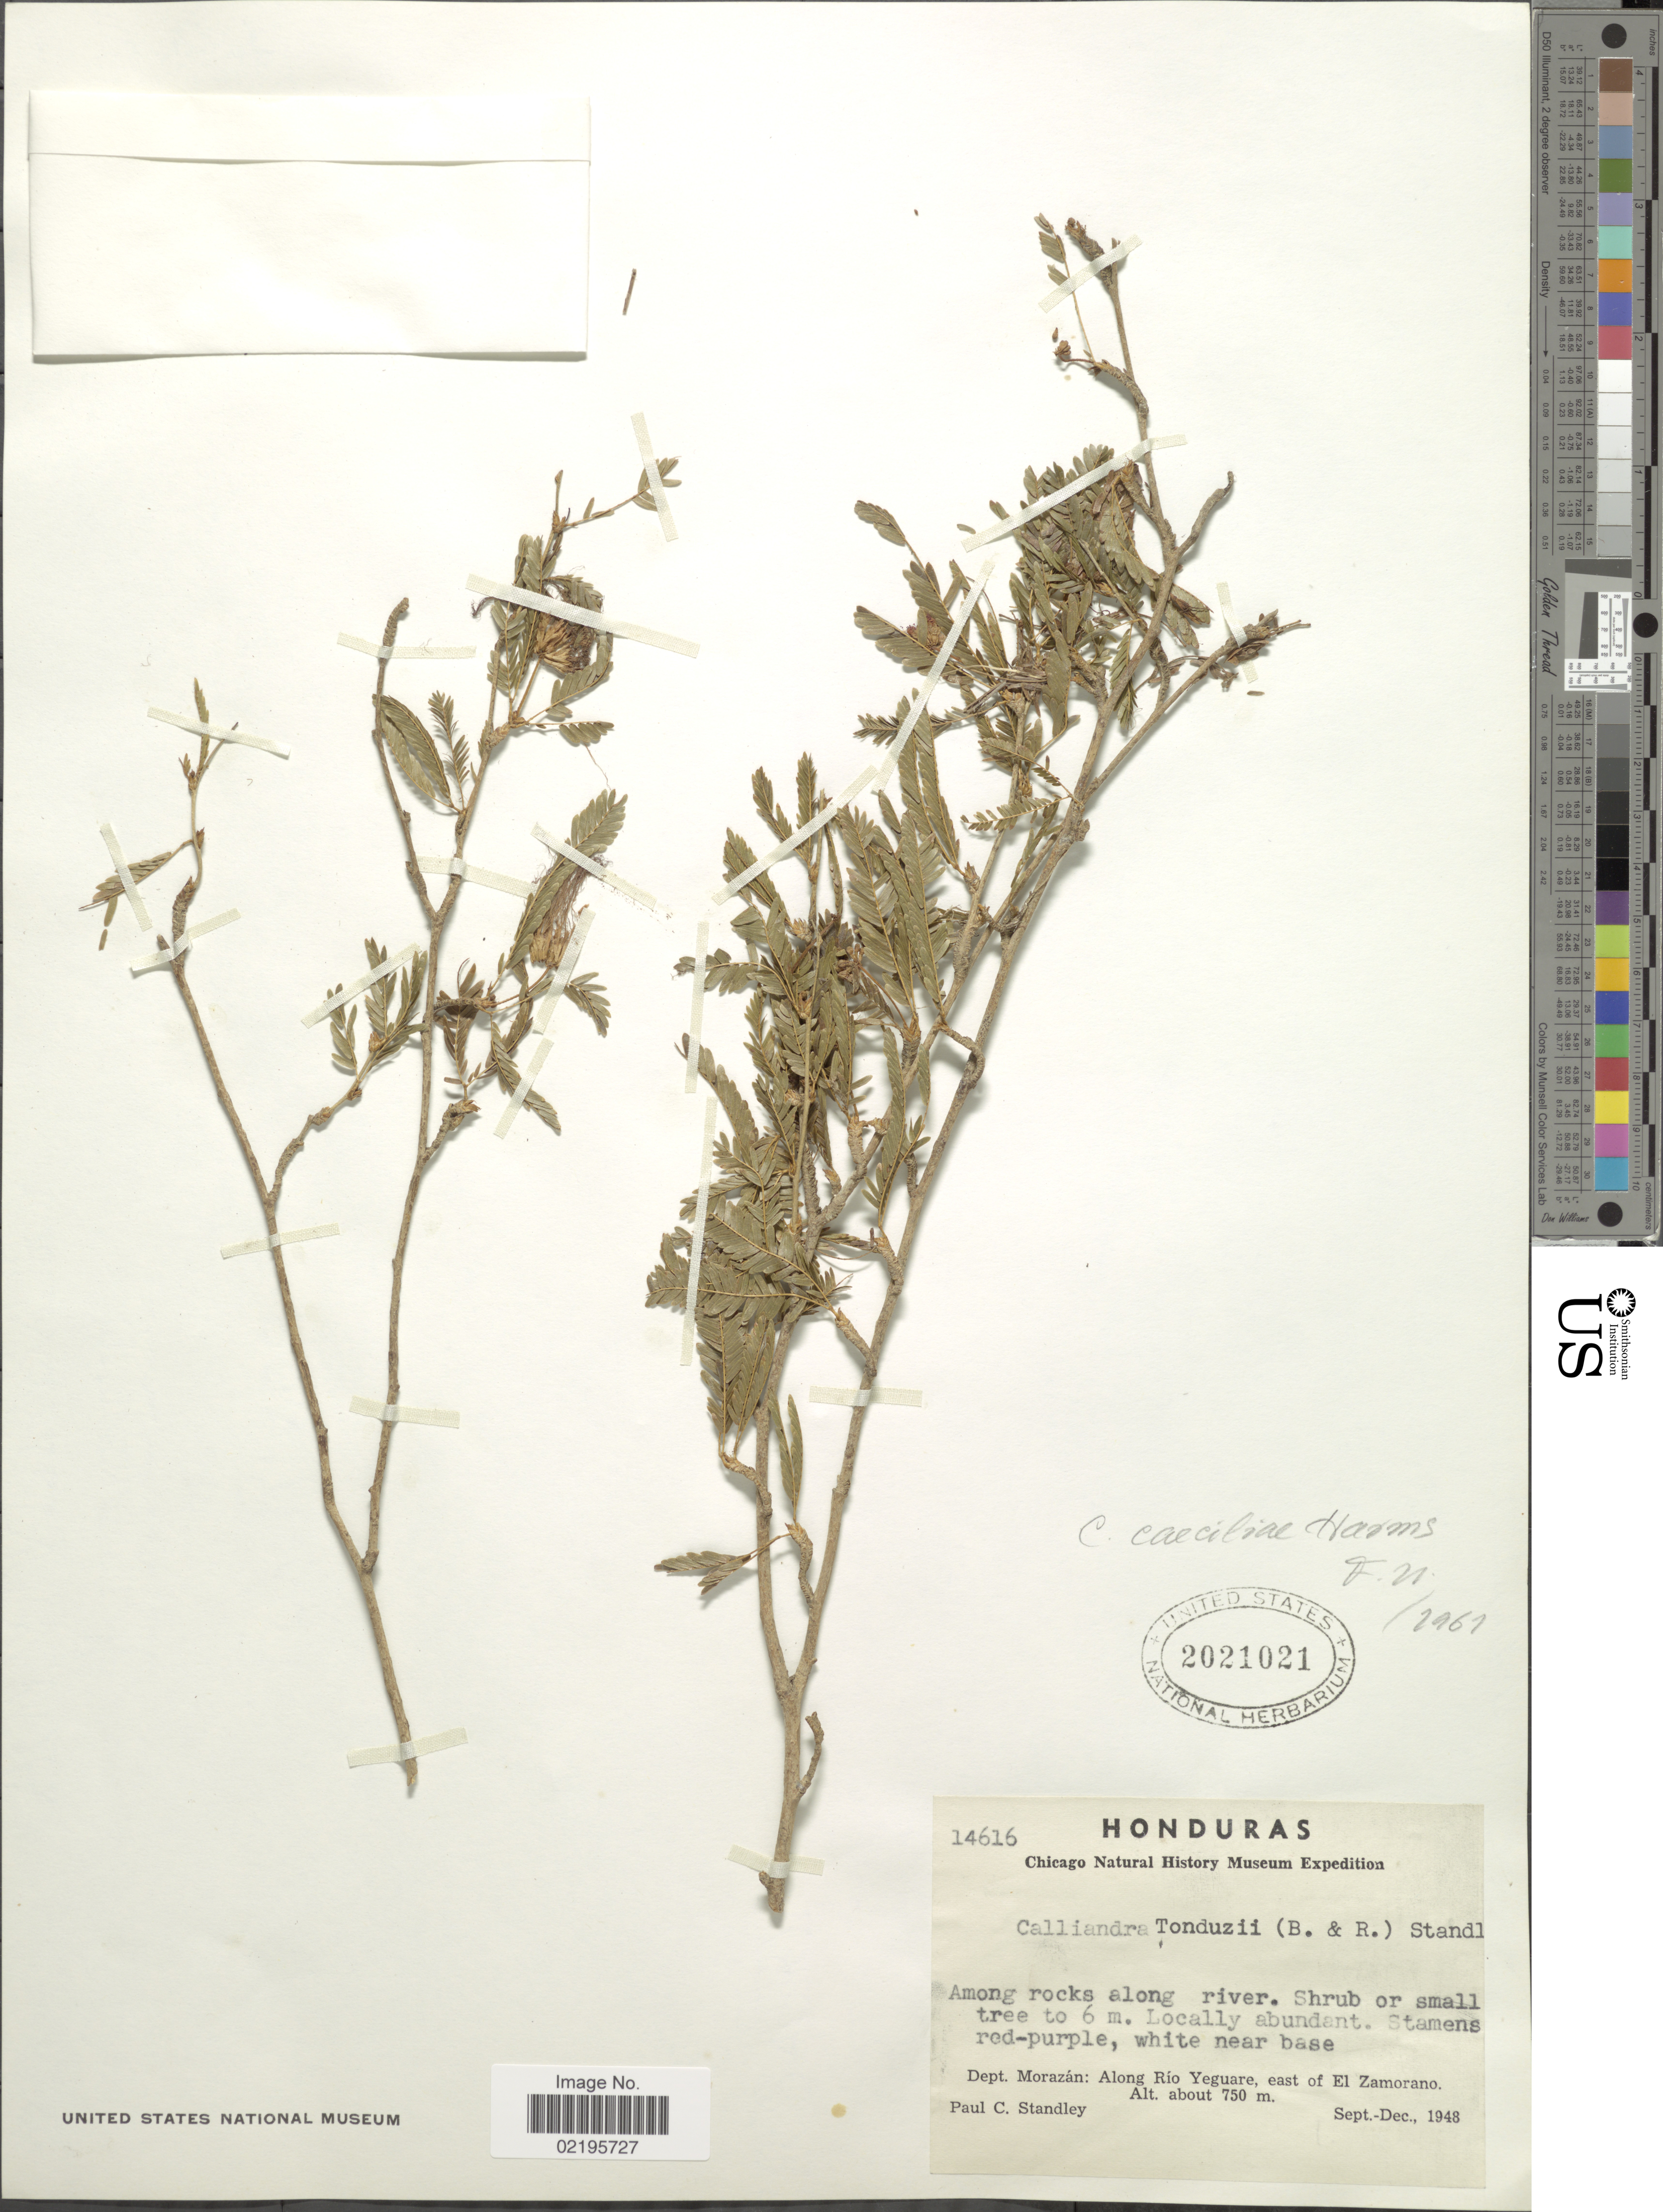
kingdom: Plantae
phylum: Tracheophyta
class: Magnoliopsida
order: Fabales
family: Fabaceae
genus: Calliandra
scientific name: Calliandra caeciliae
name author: Harms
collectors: P. C. Standley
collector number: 14616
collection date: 1948-09/1948-12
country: Honduras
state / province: Fco. Morazán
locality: Along Rio Yeguare, east of El Zamorano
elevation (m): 750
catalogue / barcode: US 2021021